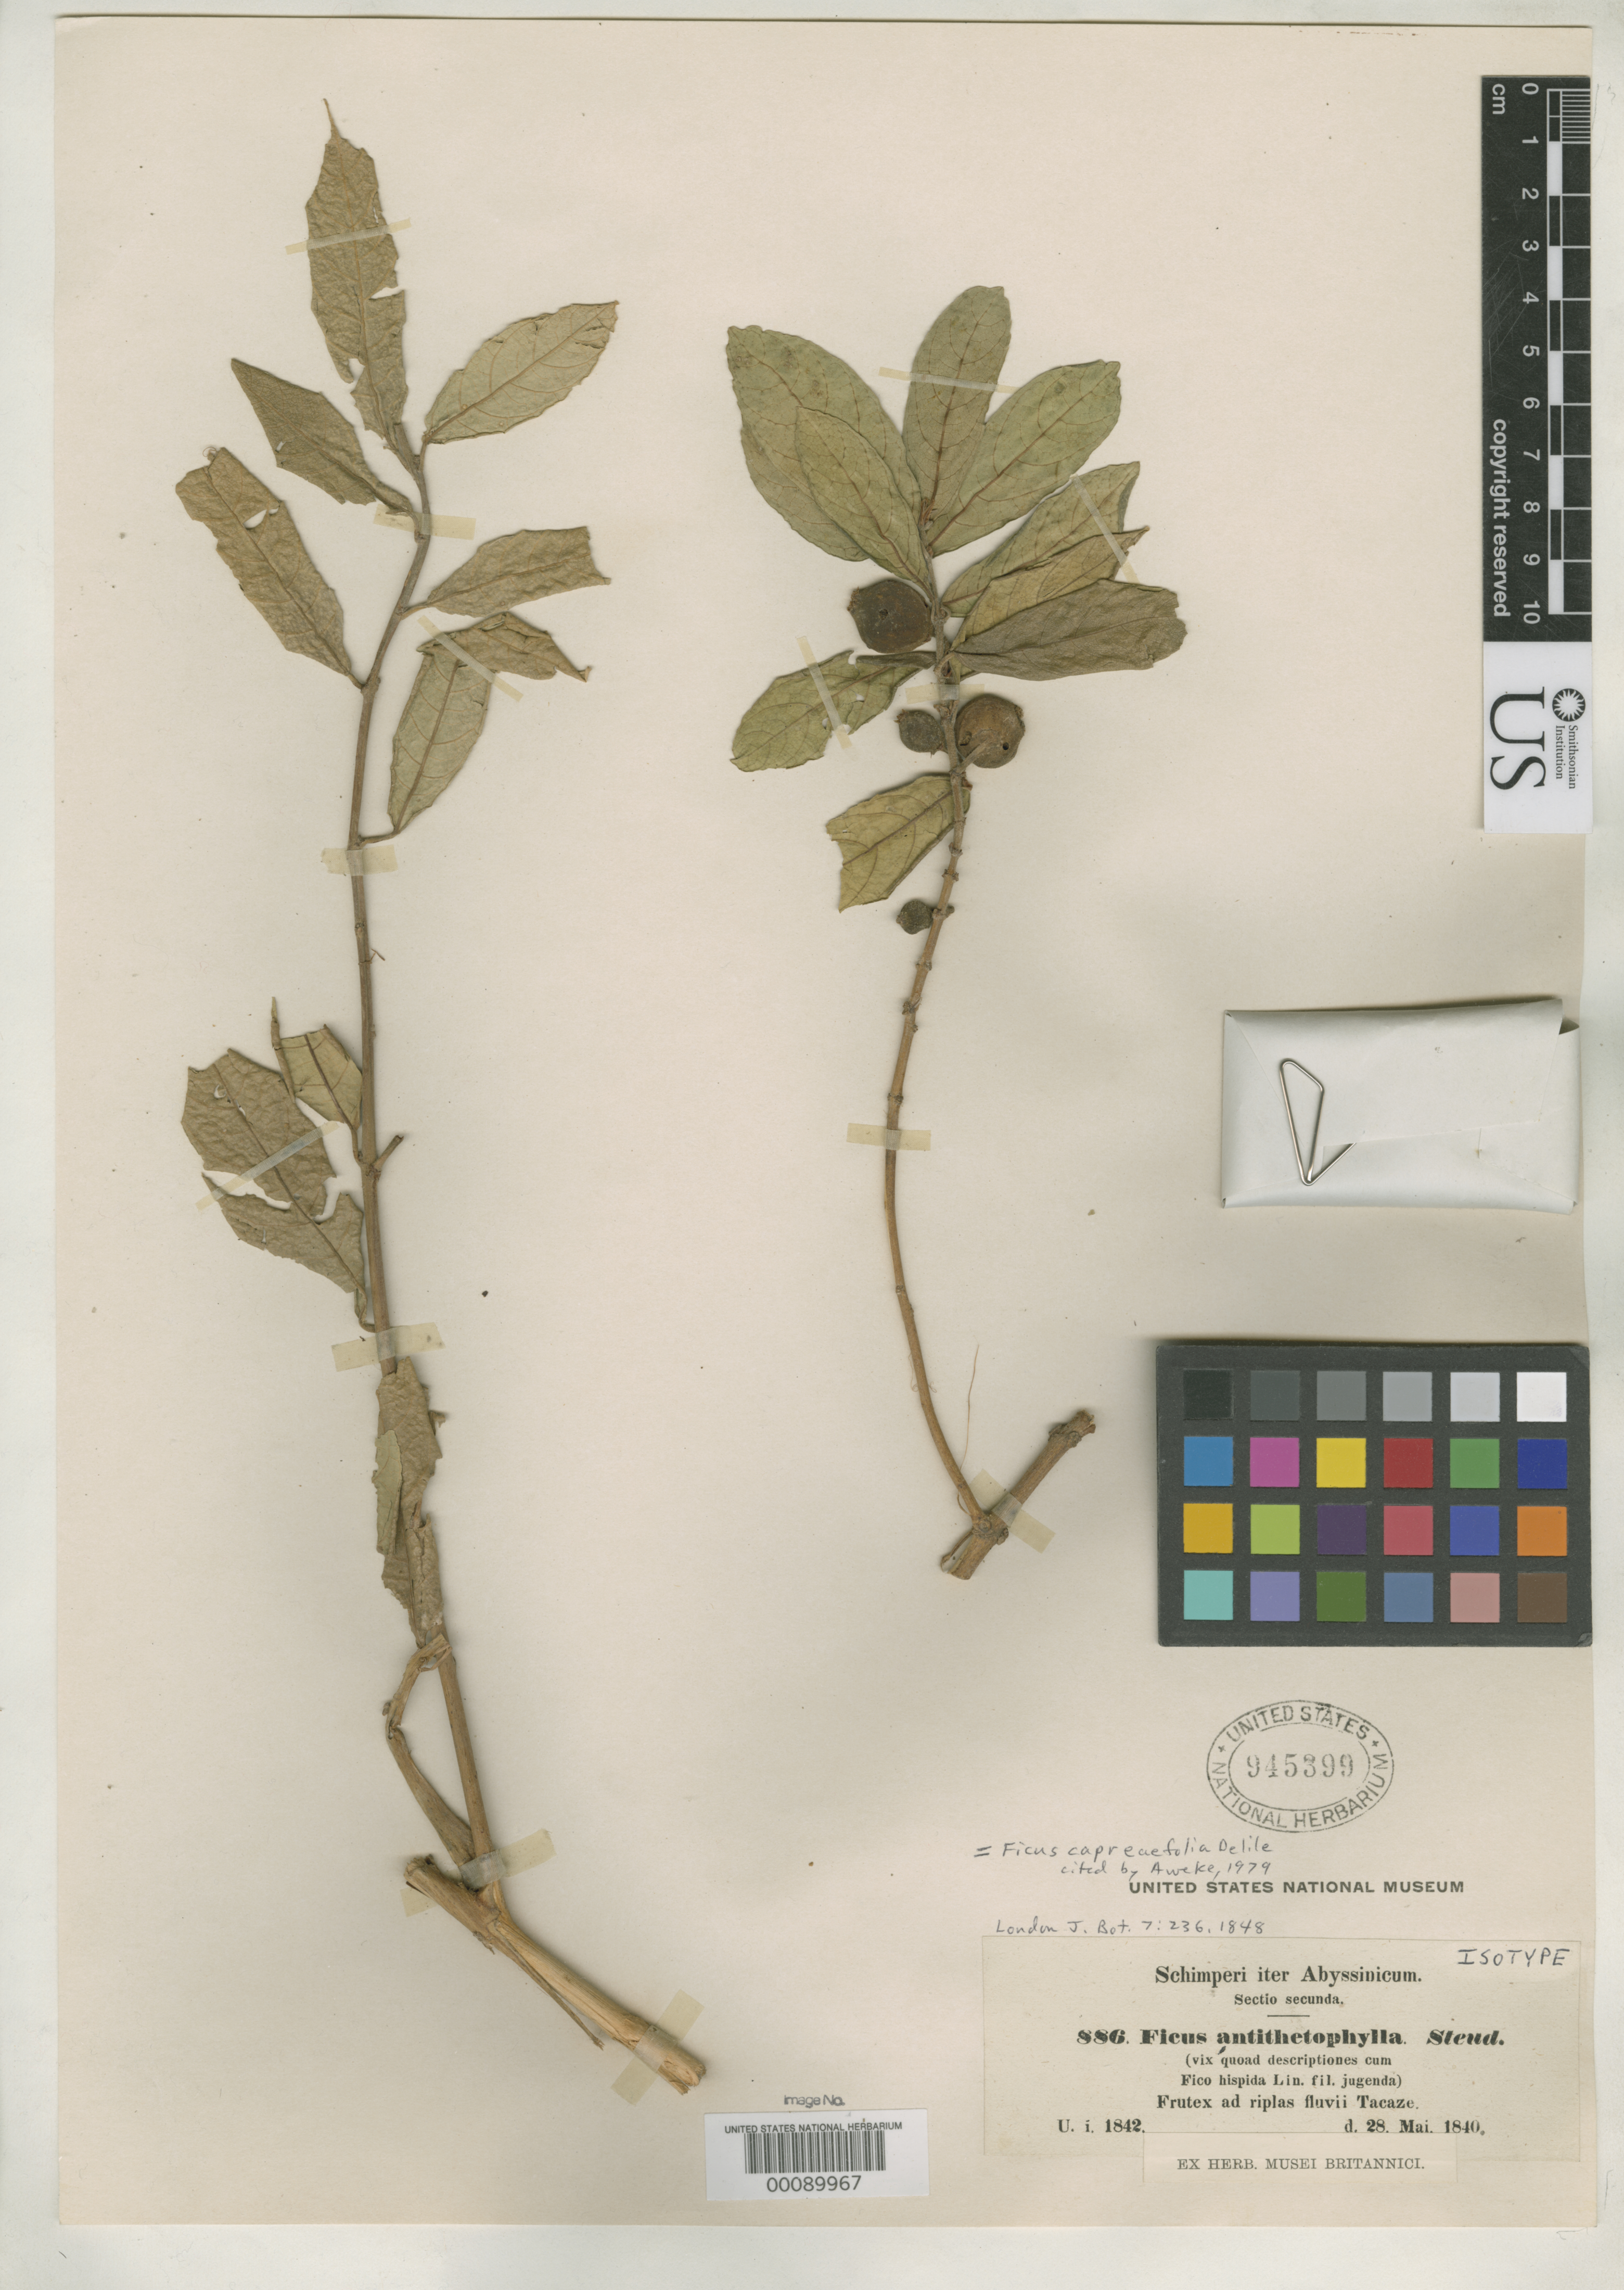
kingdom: Plantae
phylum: Tracheophyta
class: Magnoliopsida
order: Rosales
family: Moraceae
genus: Ficus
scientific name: Ficus antithetophylla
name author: Steud. ex Miq.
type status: Isotype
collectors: G. W. Schimper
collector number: II 886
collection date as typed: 28 May 1840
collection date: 1840-05-28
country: Ethiopia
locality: Abyssinia, Fluvii Tacaze.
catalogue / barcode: US 945399